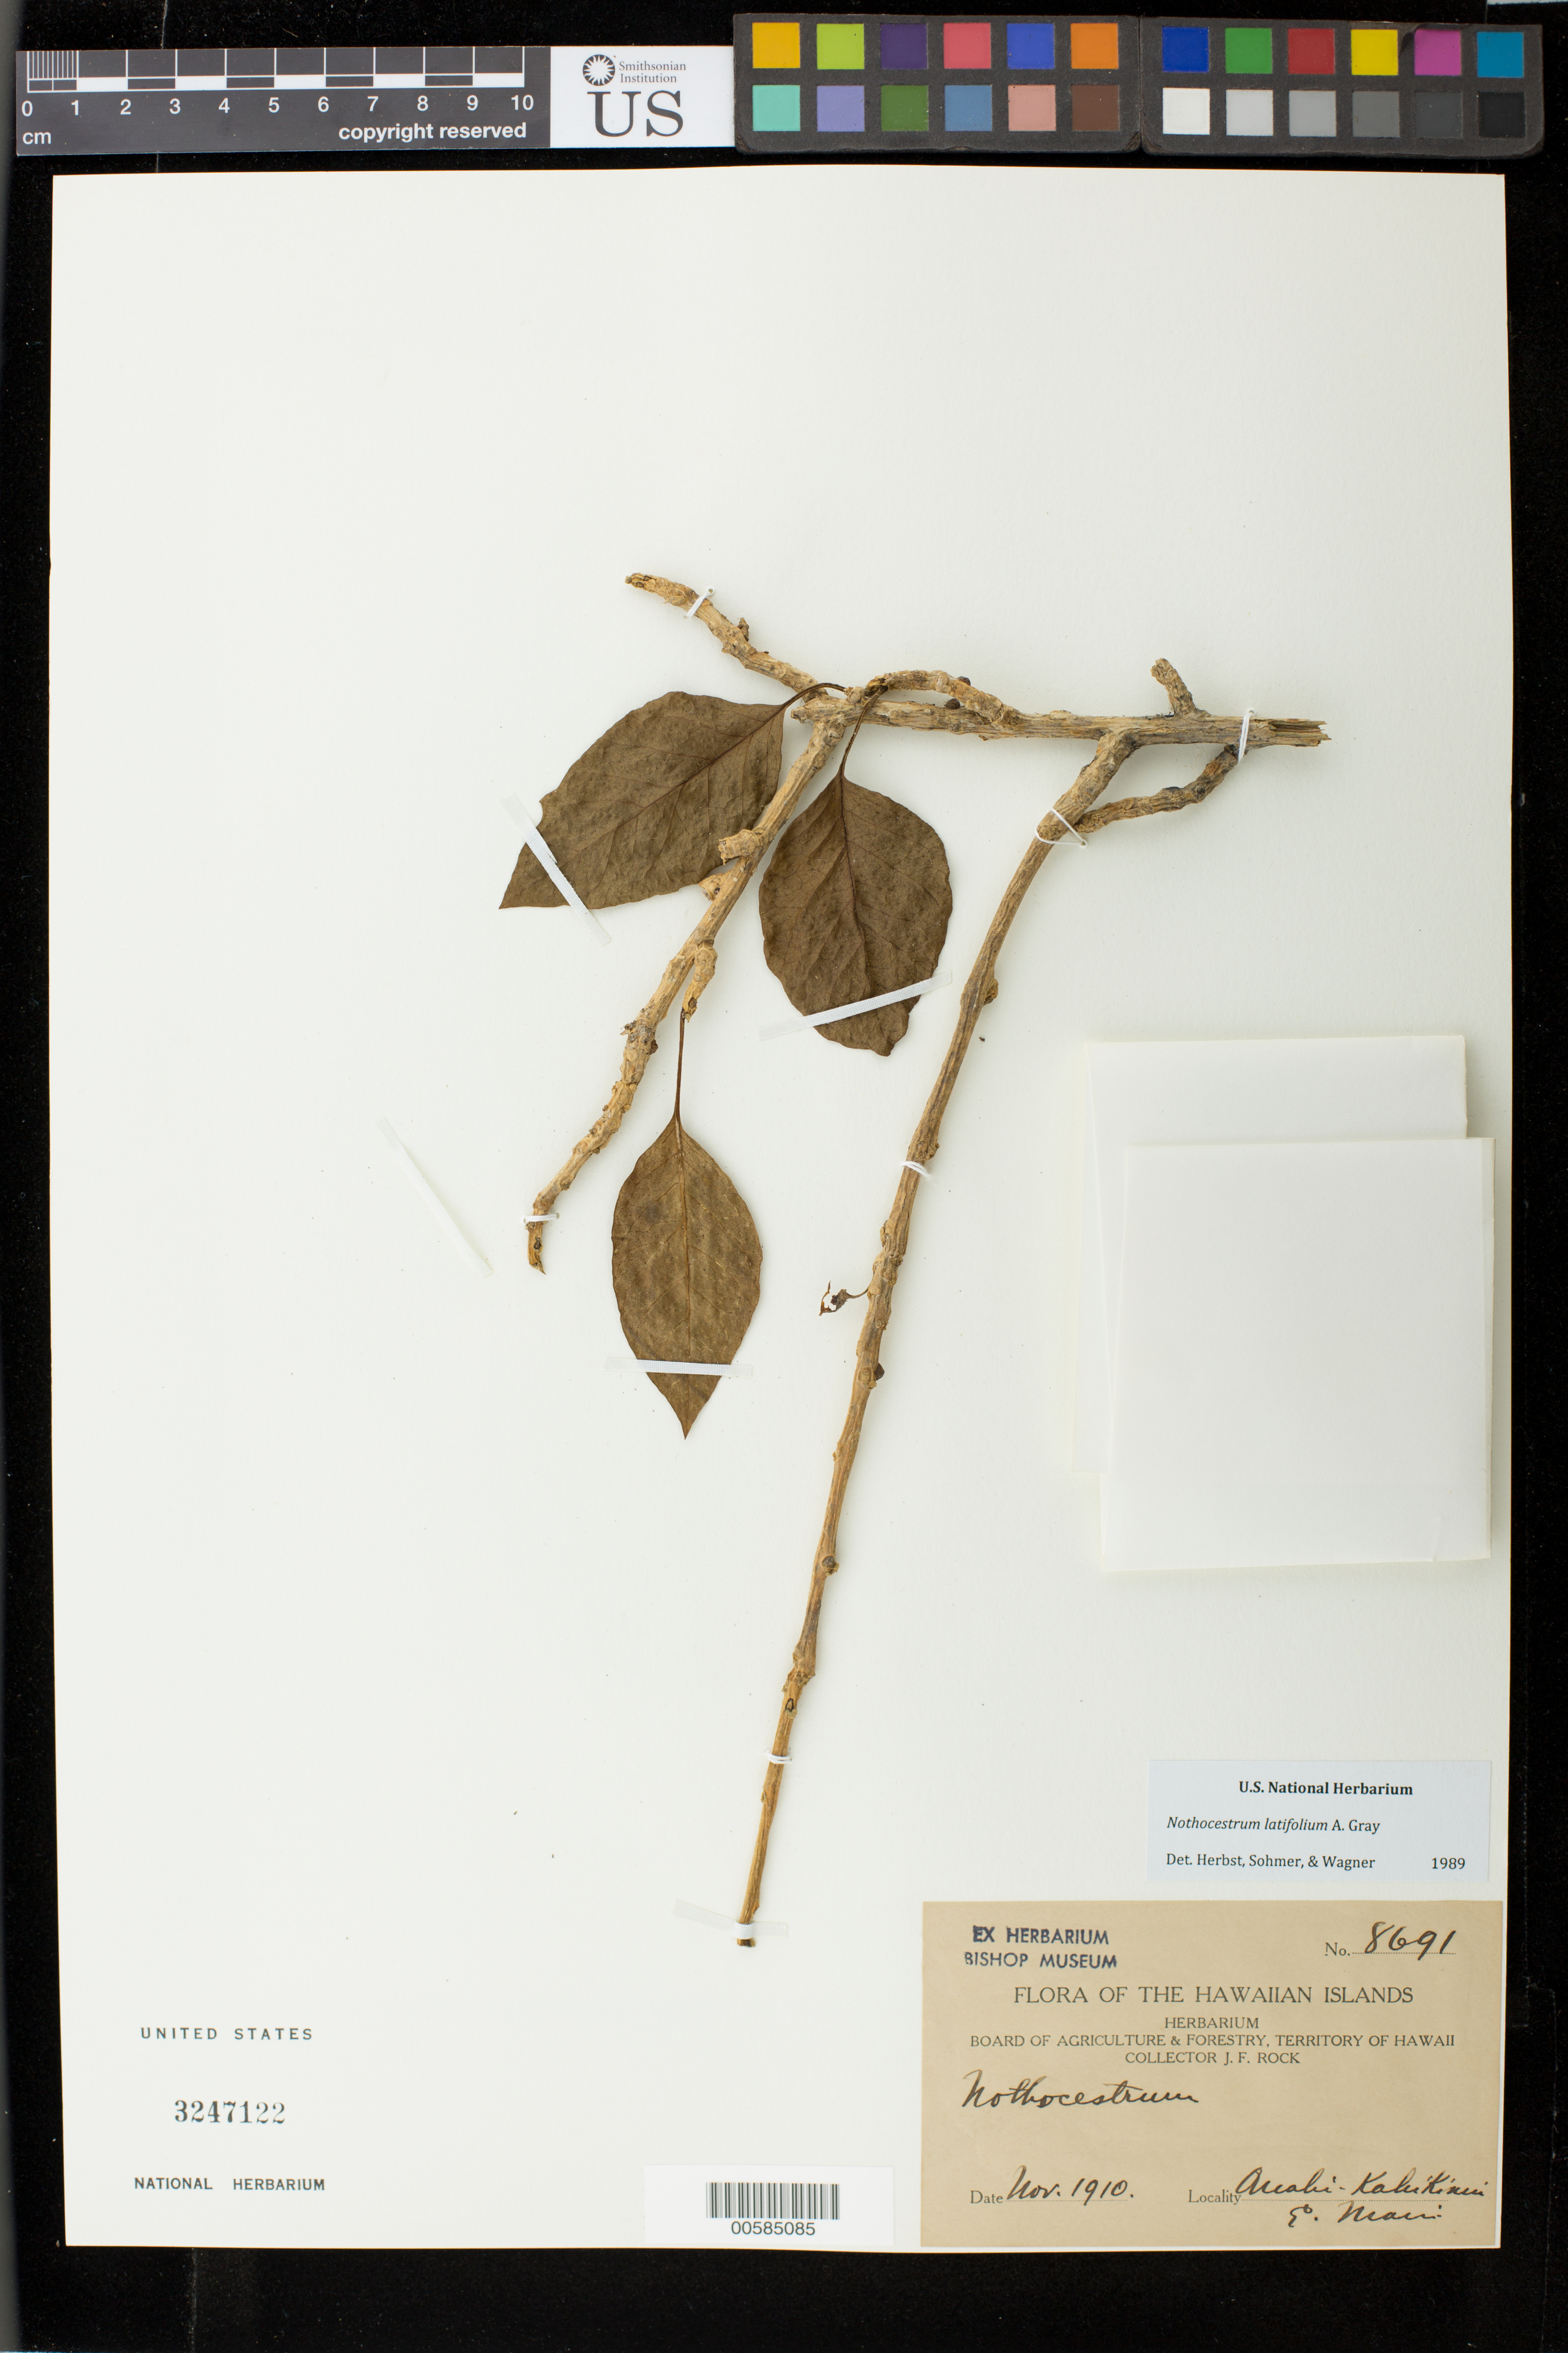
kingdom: Plantae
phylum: Tracheophyta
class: Magnoliopsida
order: Solanales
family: Solanaceae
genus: Nothocestrum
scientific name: Nothocestrum latifolium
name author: A. Gray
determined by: Herbst, D. R.; Sohmer, S. H.; Wagner, W. L.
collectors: J. F. Rock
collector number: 8691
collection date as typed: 0 Nov 1910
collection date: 1910-11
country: United States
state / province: Hawaii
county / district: Maui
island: Maui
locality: E Maui, Auahi-Kahi Kinen.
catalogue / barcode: US 3247122